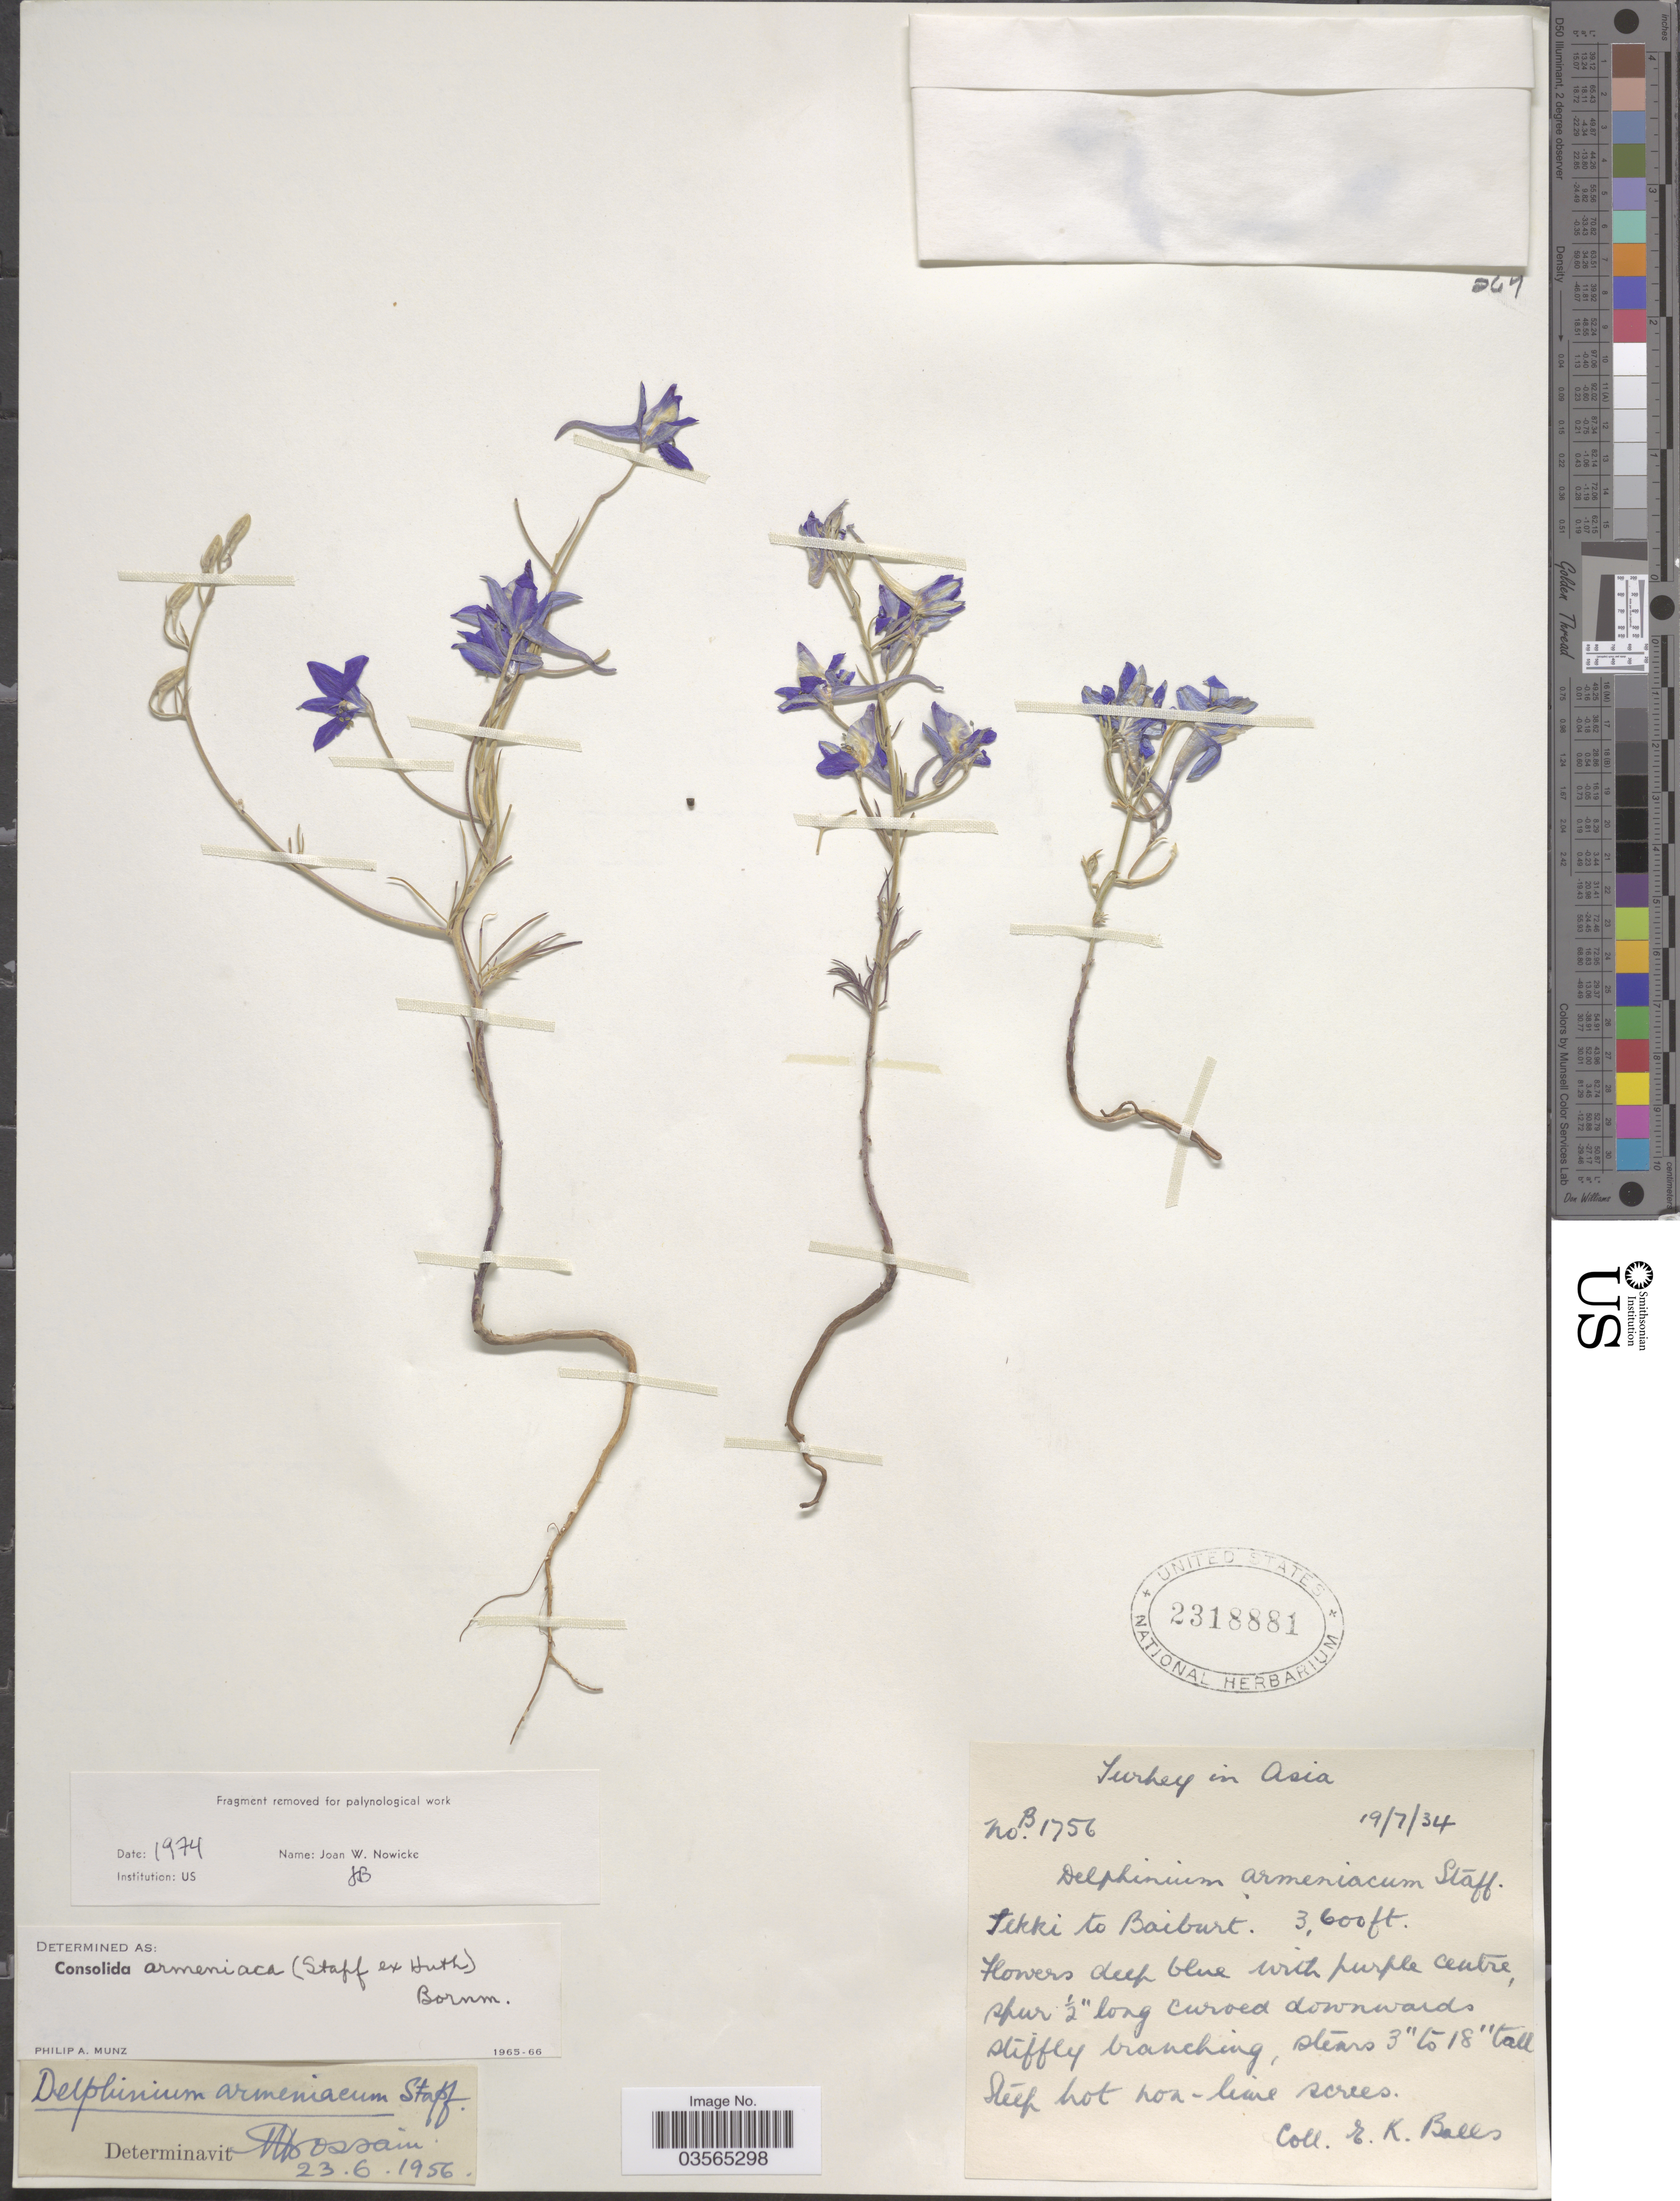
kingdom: Plantae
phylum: Tracheophyta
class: Magnoliopsida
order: Ranunculales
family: Ranunculaceae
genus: Delphinium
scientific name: Delphinium armeniacum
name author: A. Heller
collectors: E. K. Balls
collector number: B1756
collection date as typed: Transcribed d/m/y: 19/7/34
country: Turkey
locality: Turkey in Asia. Tekki [interpreted] to Baiburt.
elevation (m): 1097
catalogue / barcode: US 2318881